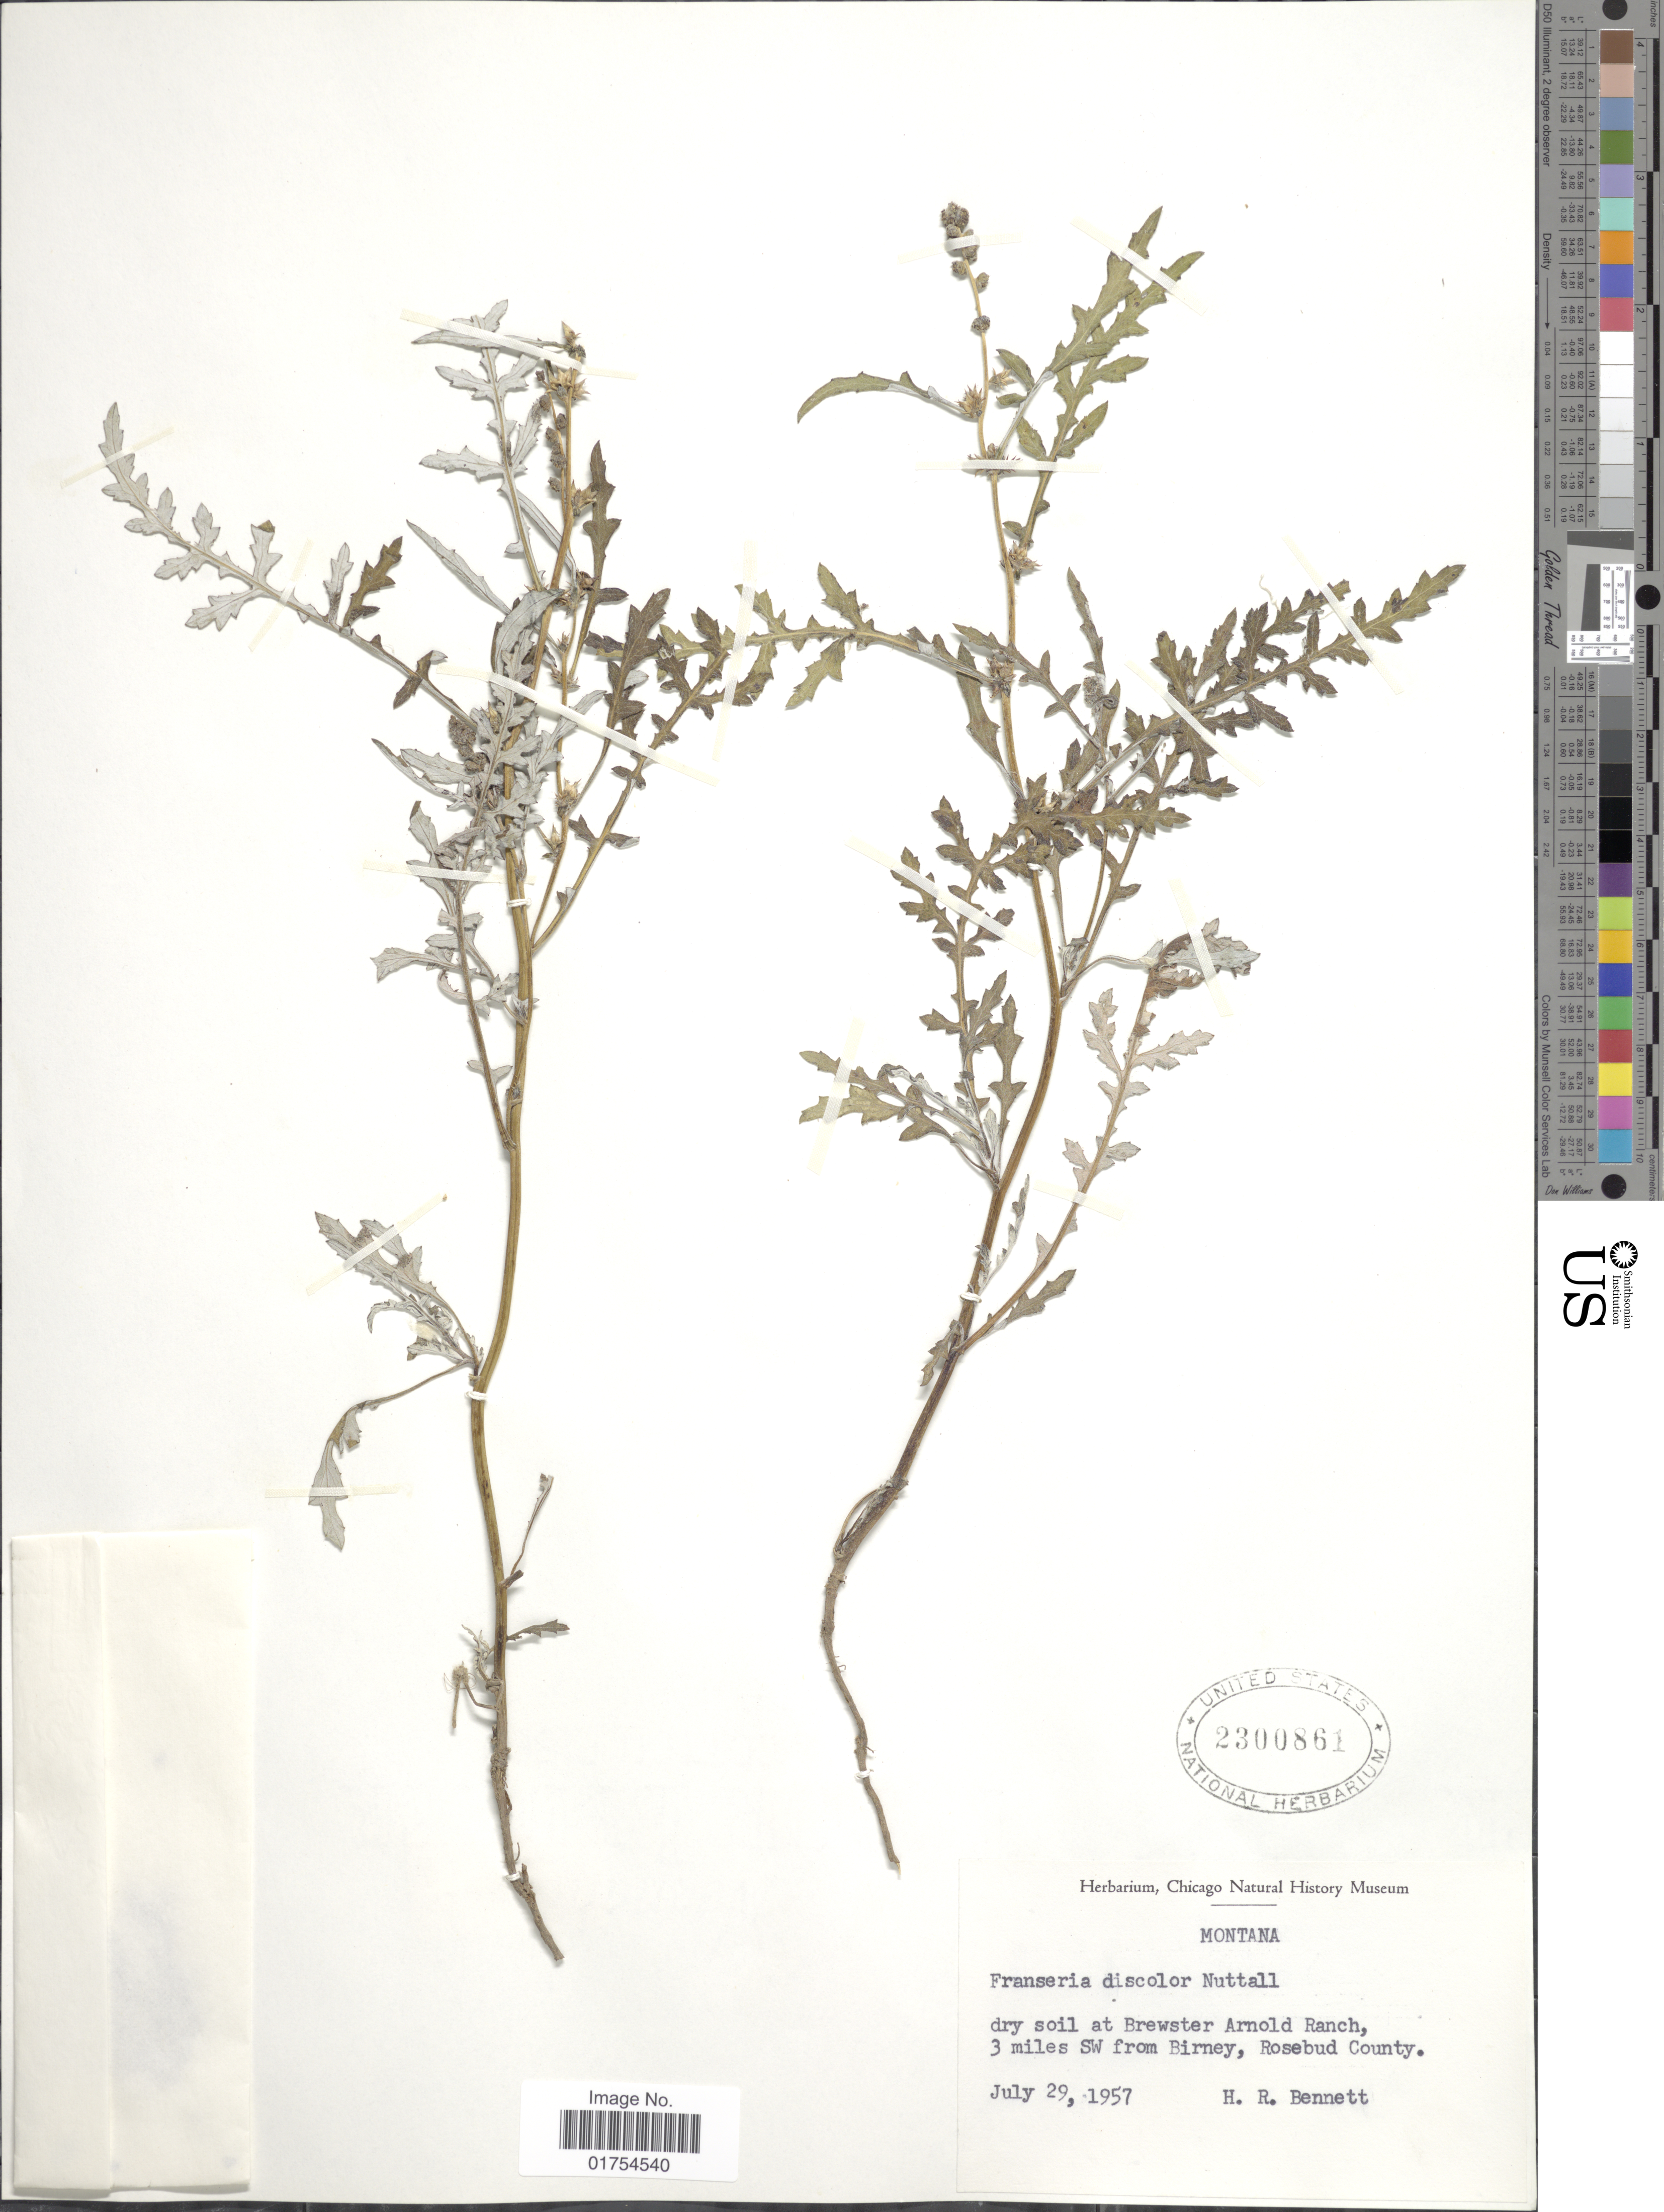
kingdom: Plantae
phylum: Tracheophyta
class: Magnoliopsida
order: Asterales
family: Asteraceae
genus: Franseria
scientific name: Franseria discolor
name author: Nutt.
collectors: H. R. Bennett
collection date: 1957-07-29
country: United States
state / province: Montana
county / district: Rosebud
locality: Dry soil at Brewster Arnold Ranch, 3 miles SW from Birney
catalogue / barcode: US 2300861